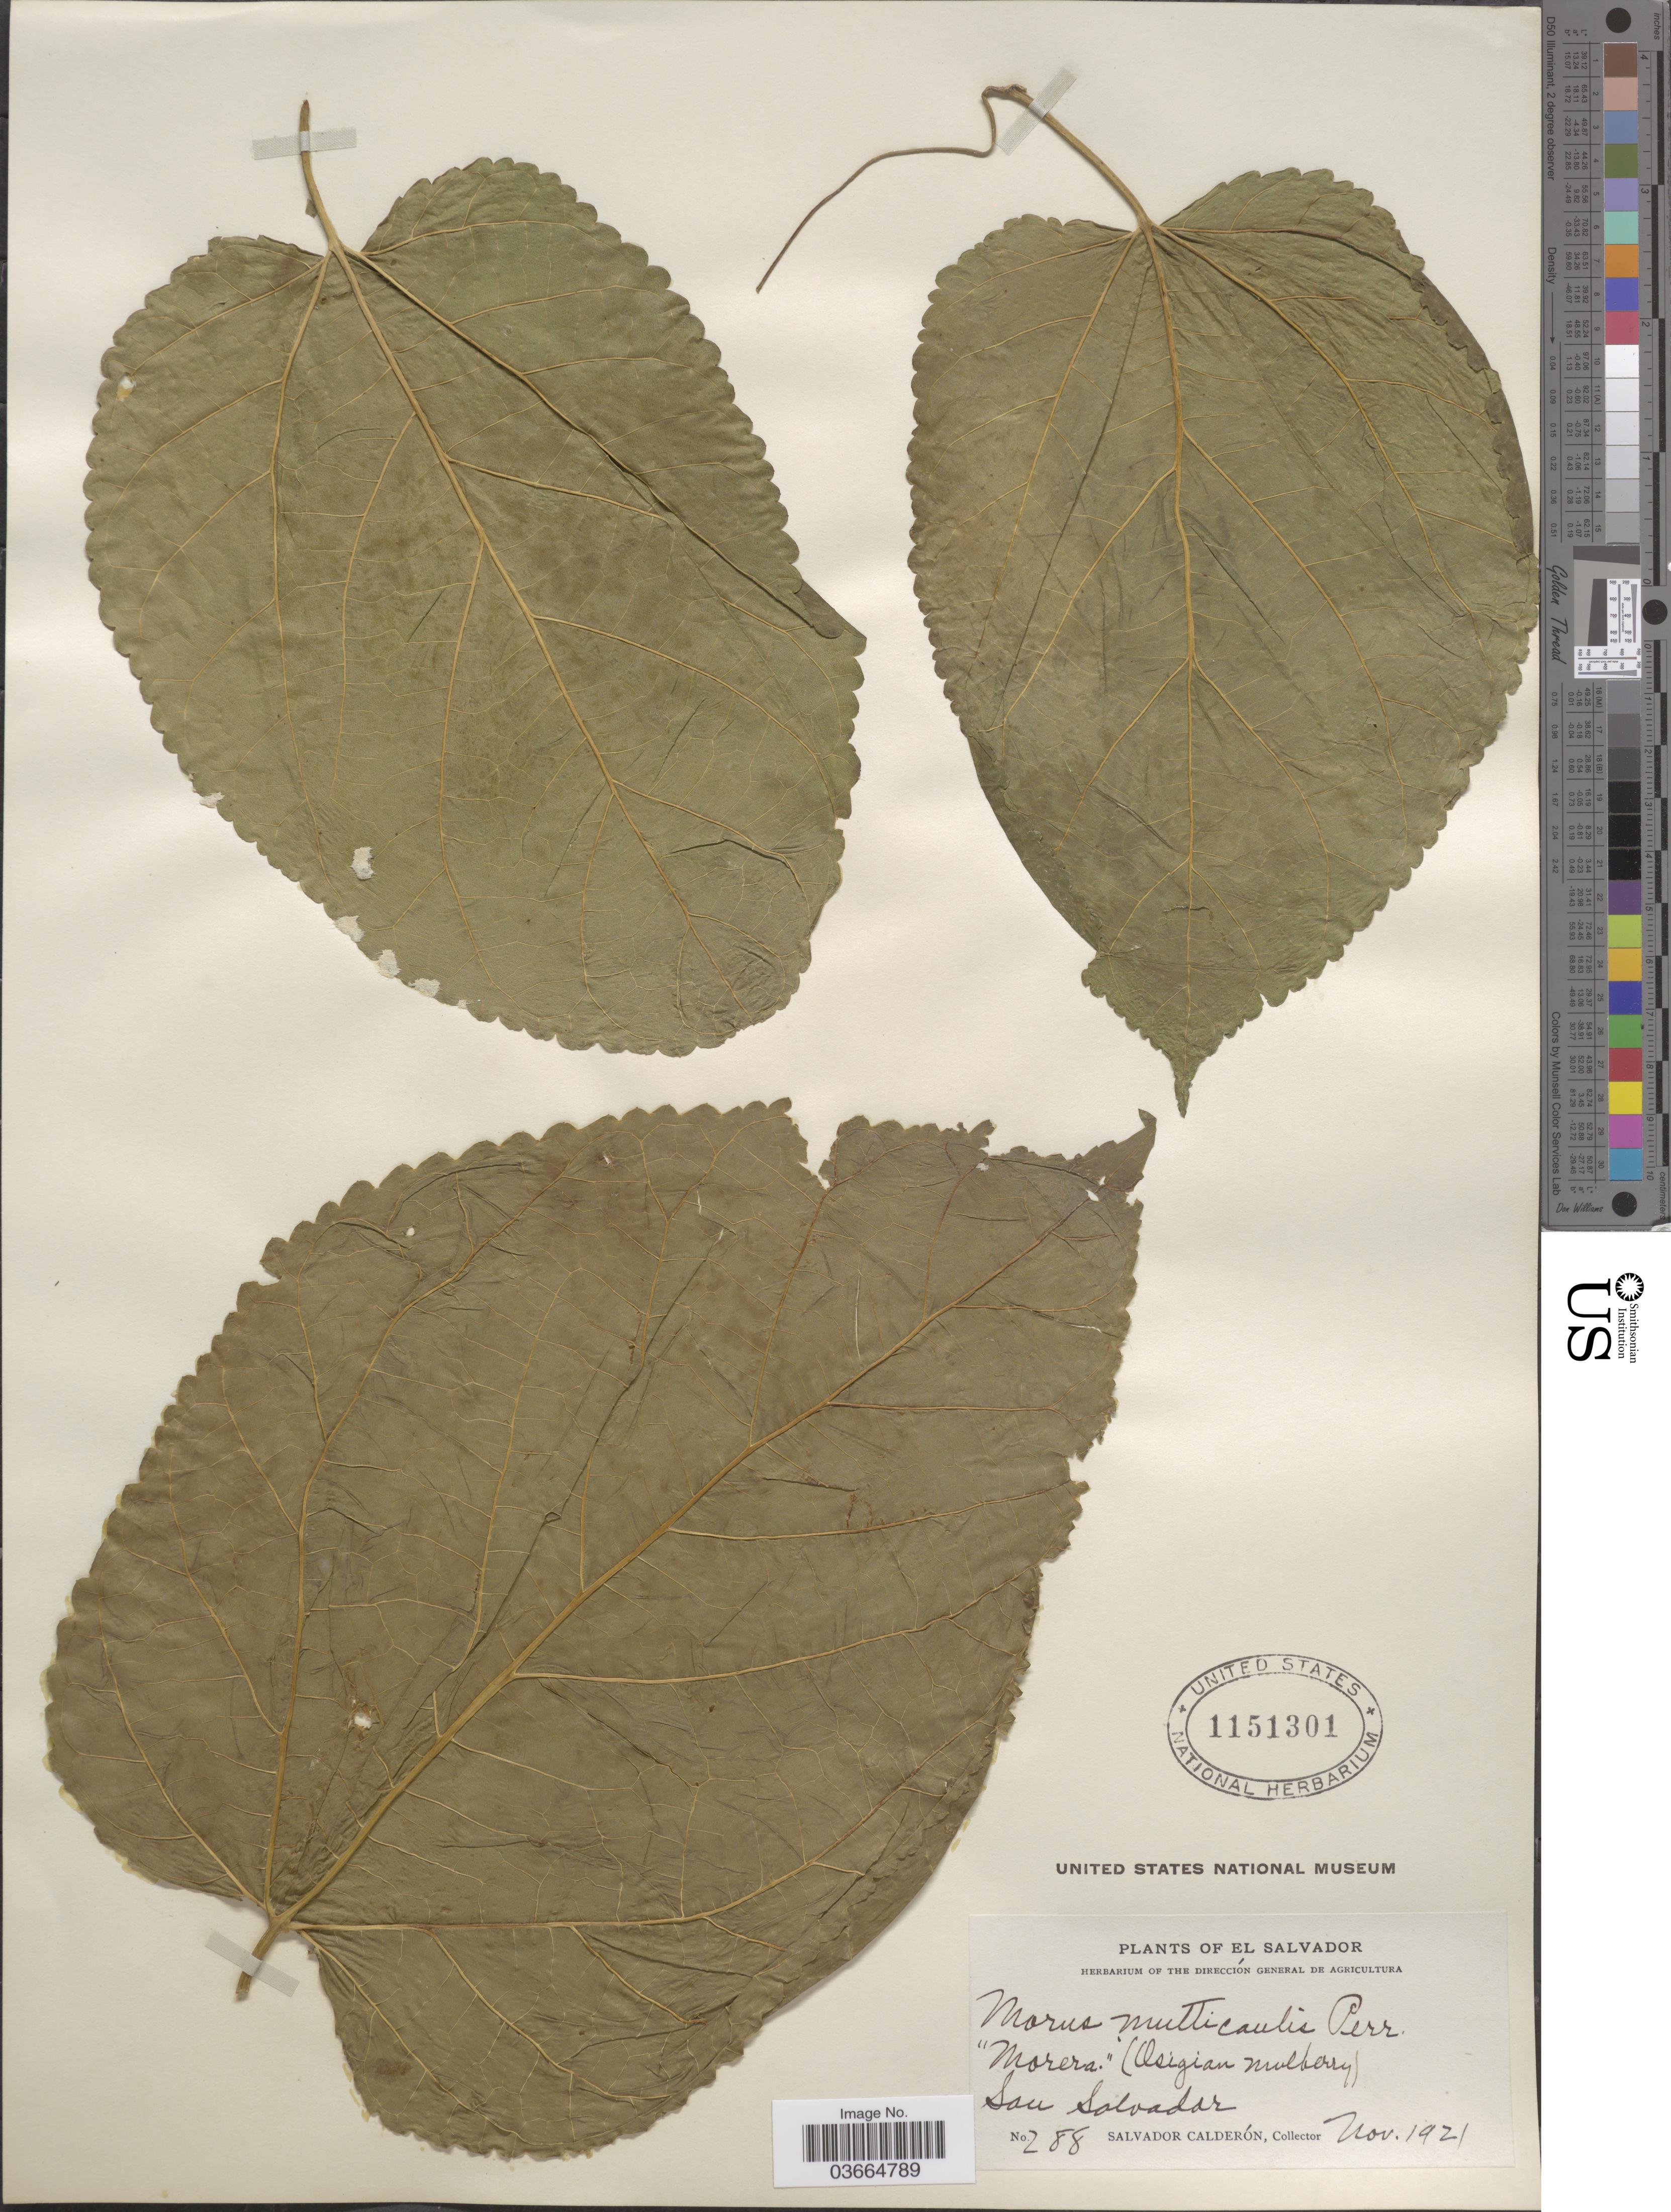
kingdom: Plantae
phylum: Tracheophyta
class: Magnoliopsida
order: Rosales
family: Moraceae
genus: Morus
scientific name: Morus multicaulis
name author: Perr.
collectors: S. Calderón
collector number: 288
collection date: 1921-11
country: El Salvador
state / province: San Salvador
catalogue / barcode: US 1151301